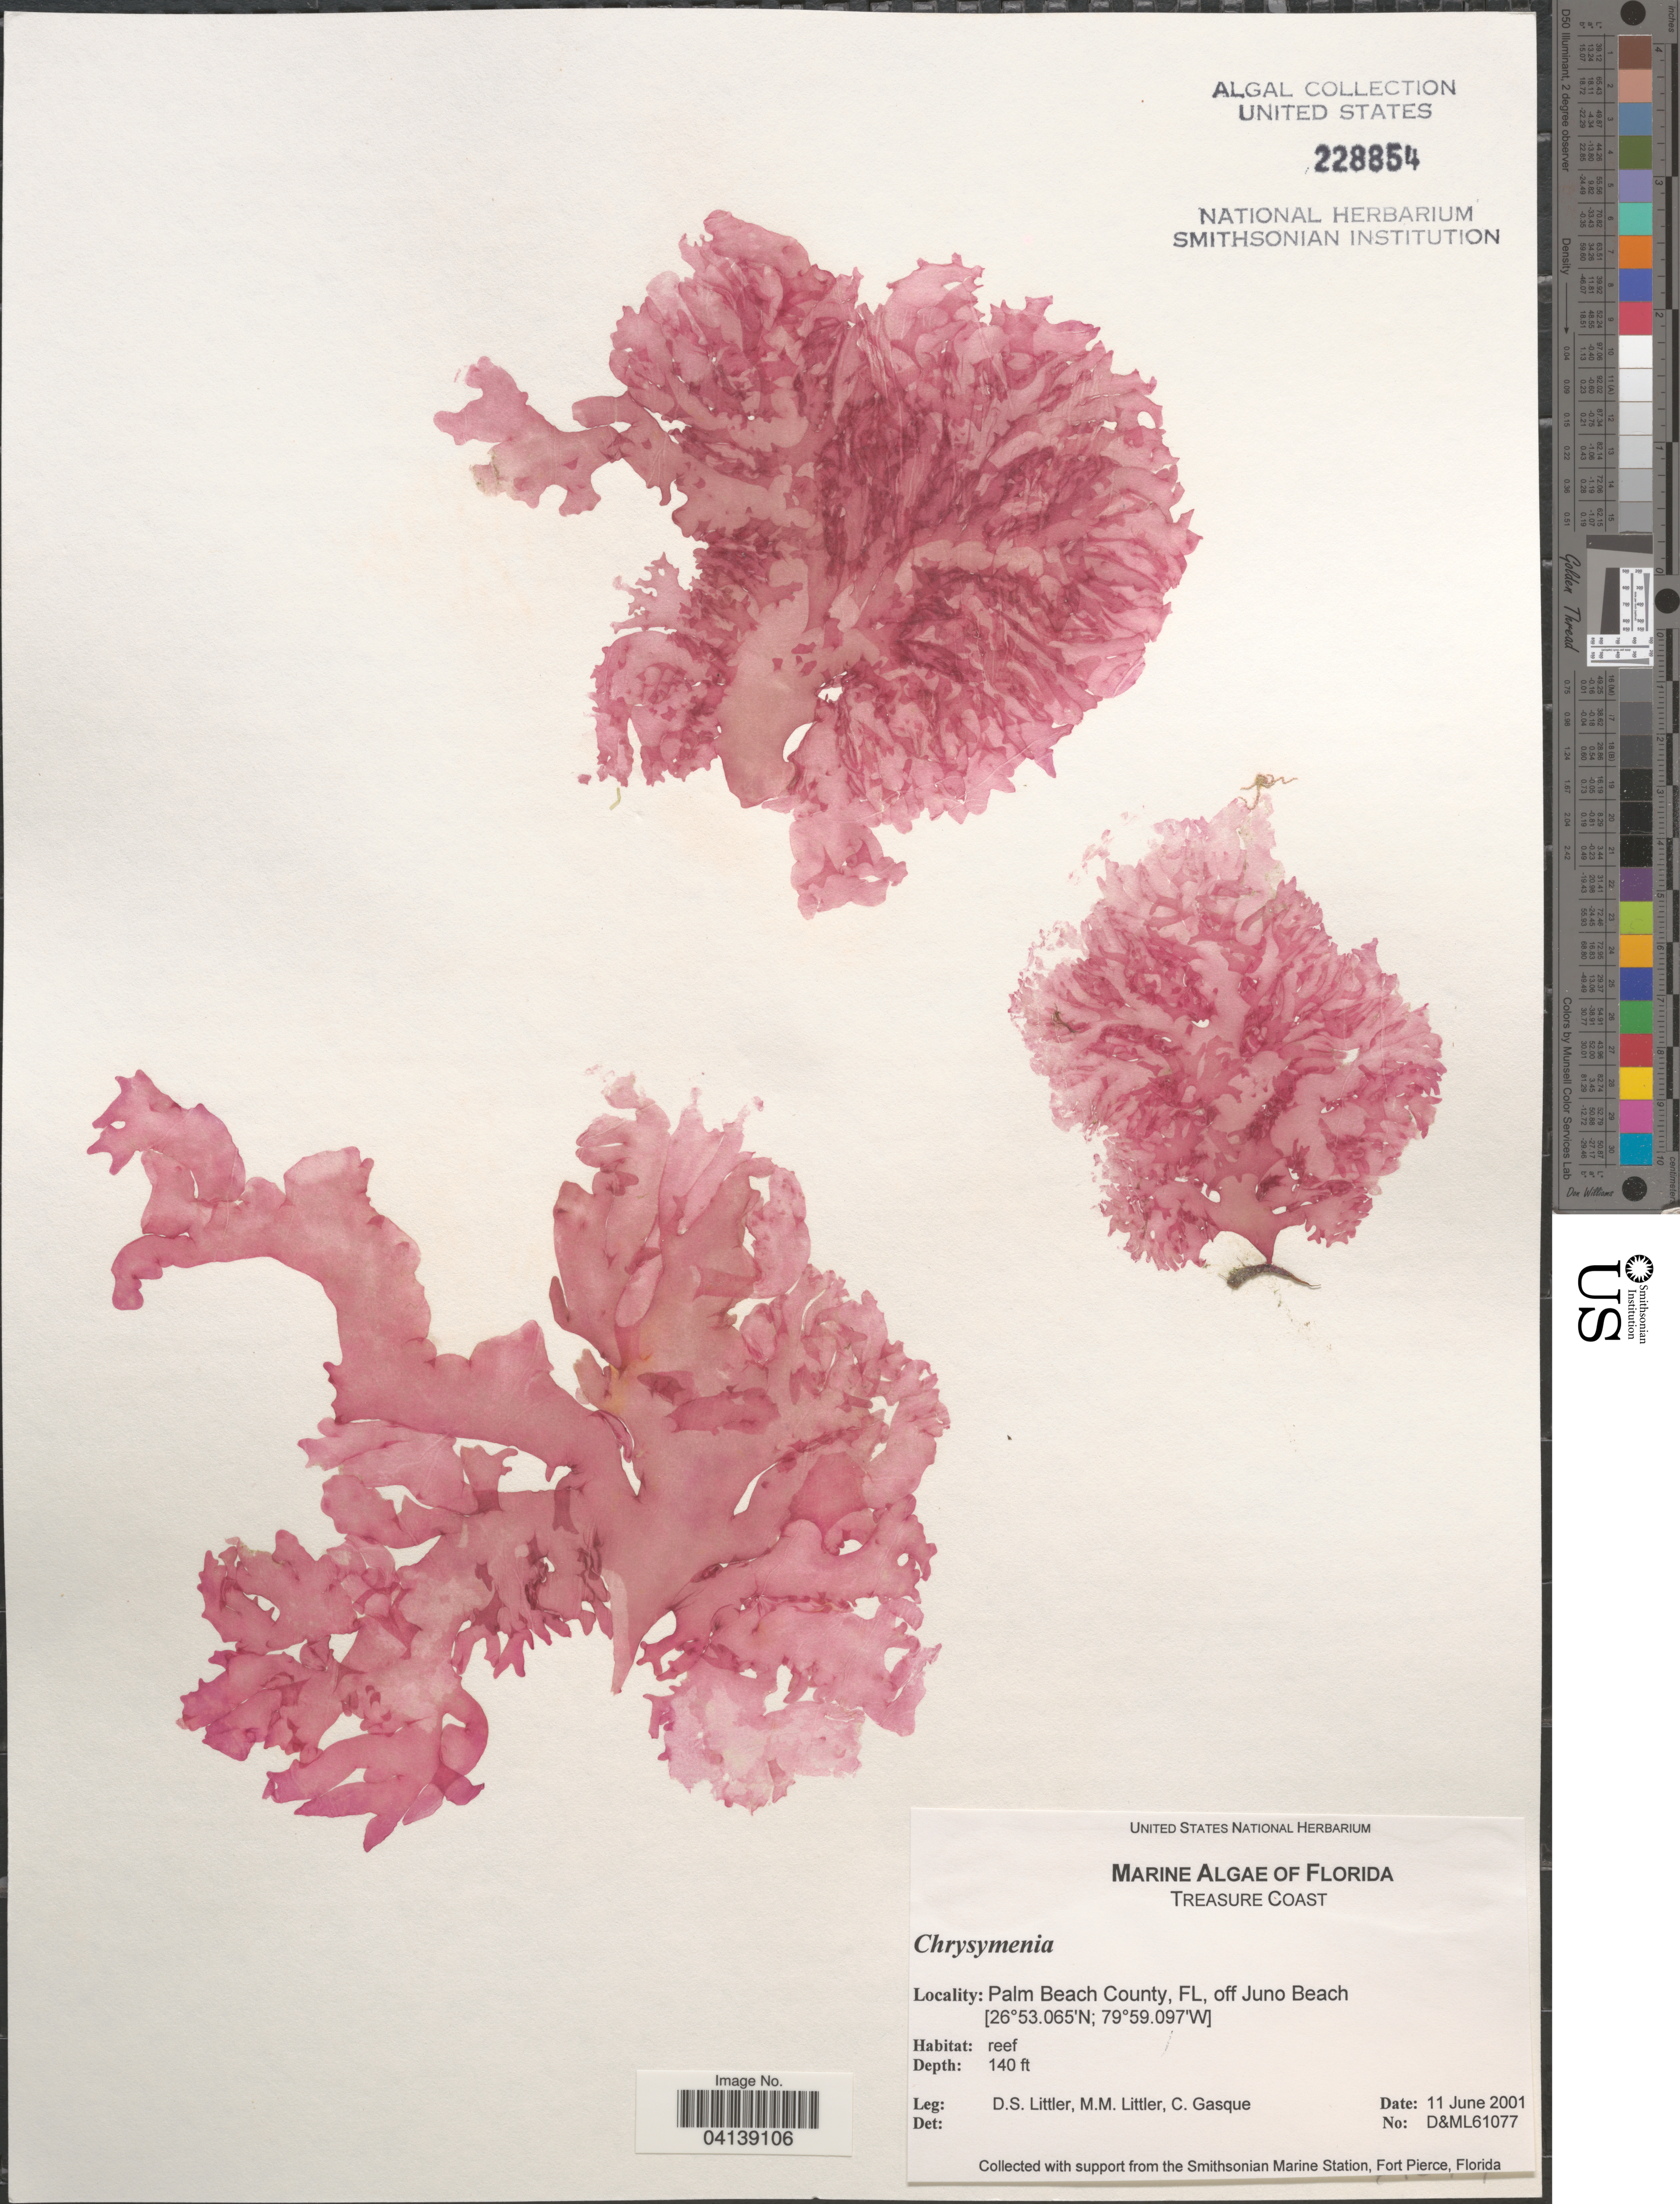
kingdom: Plantae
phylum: Rhodophyta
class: Florideophyceae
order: Rhodymeniales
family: Rhodymeniaceae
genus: Chrysymenia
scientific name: Chrysymenia sp.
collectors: D. S. Littler & C. Gasque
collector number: D&ML61077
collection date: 2001-06-11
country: United States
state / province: Florida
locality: Treasure Coast. Palm Beach County, off Juno Beach.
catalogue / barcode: US 228854